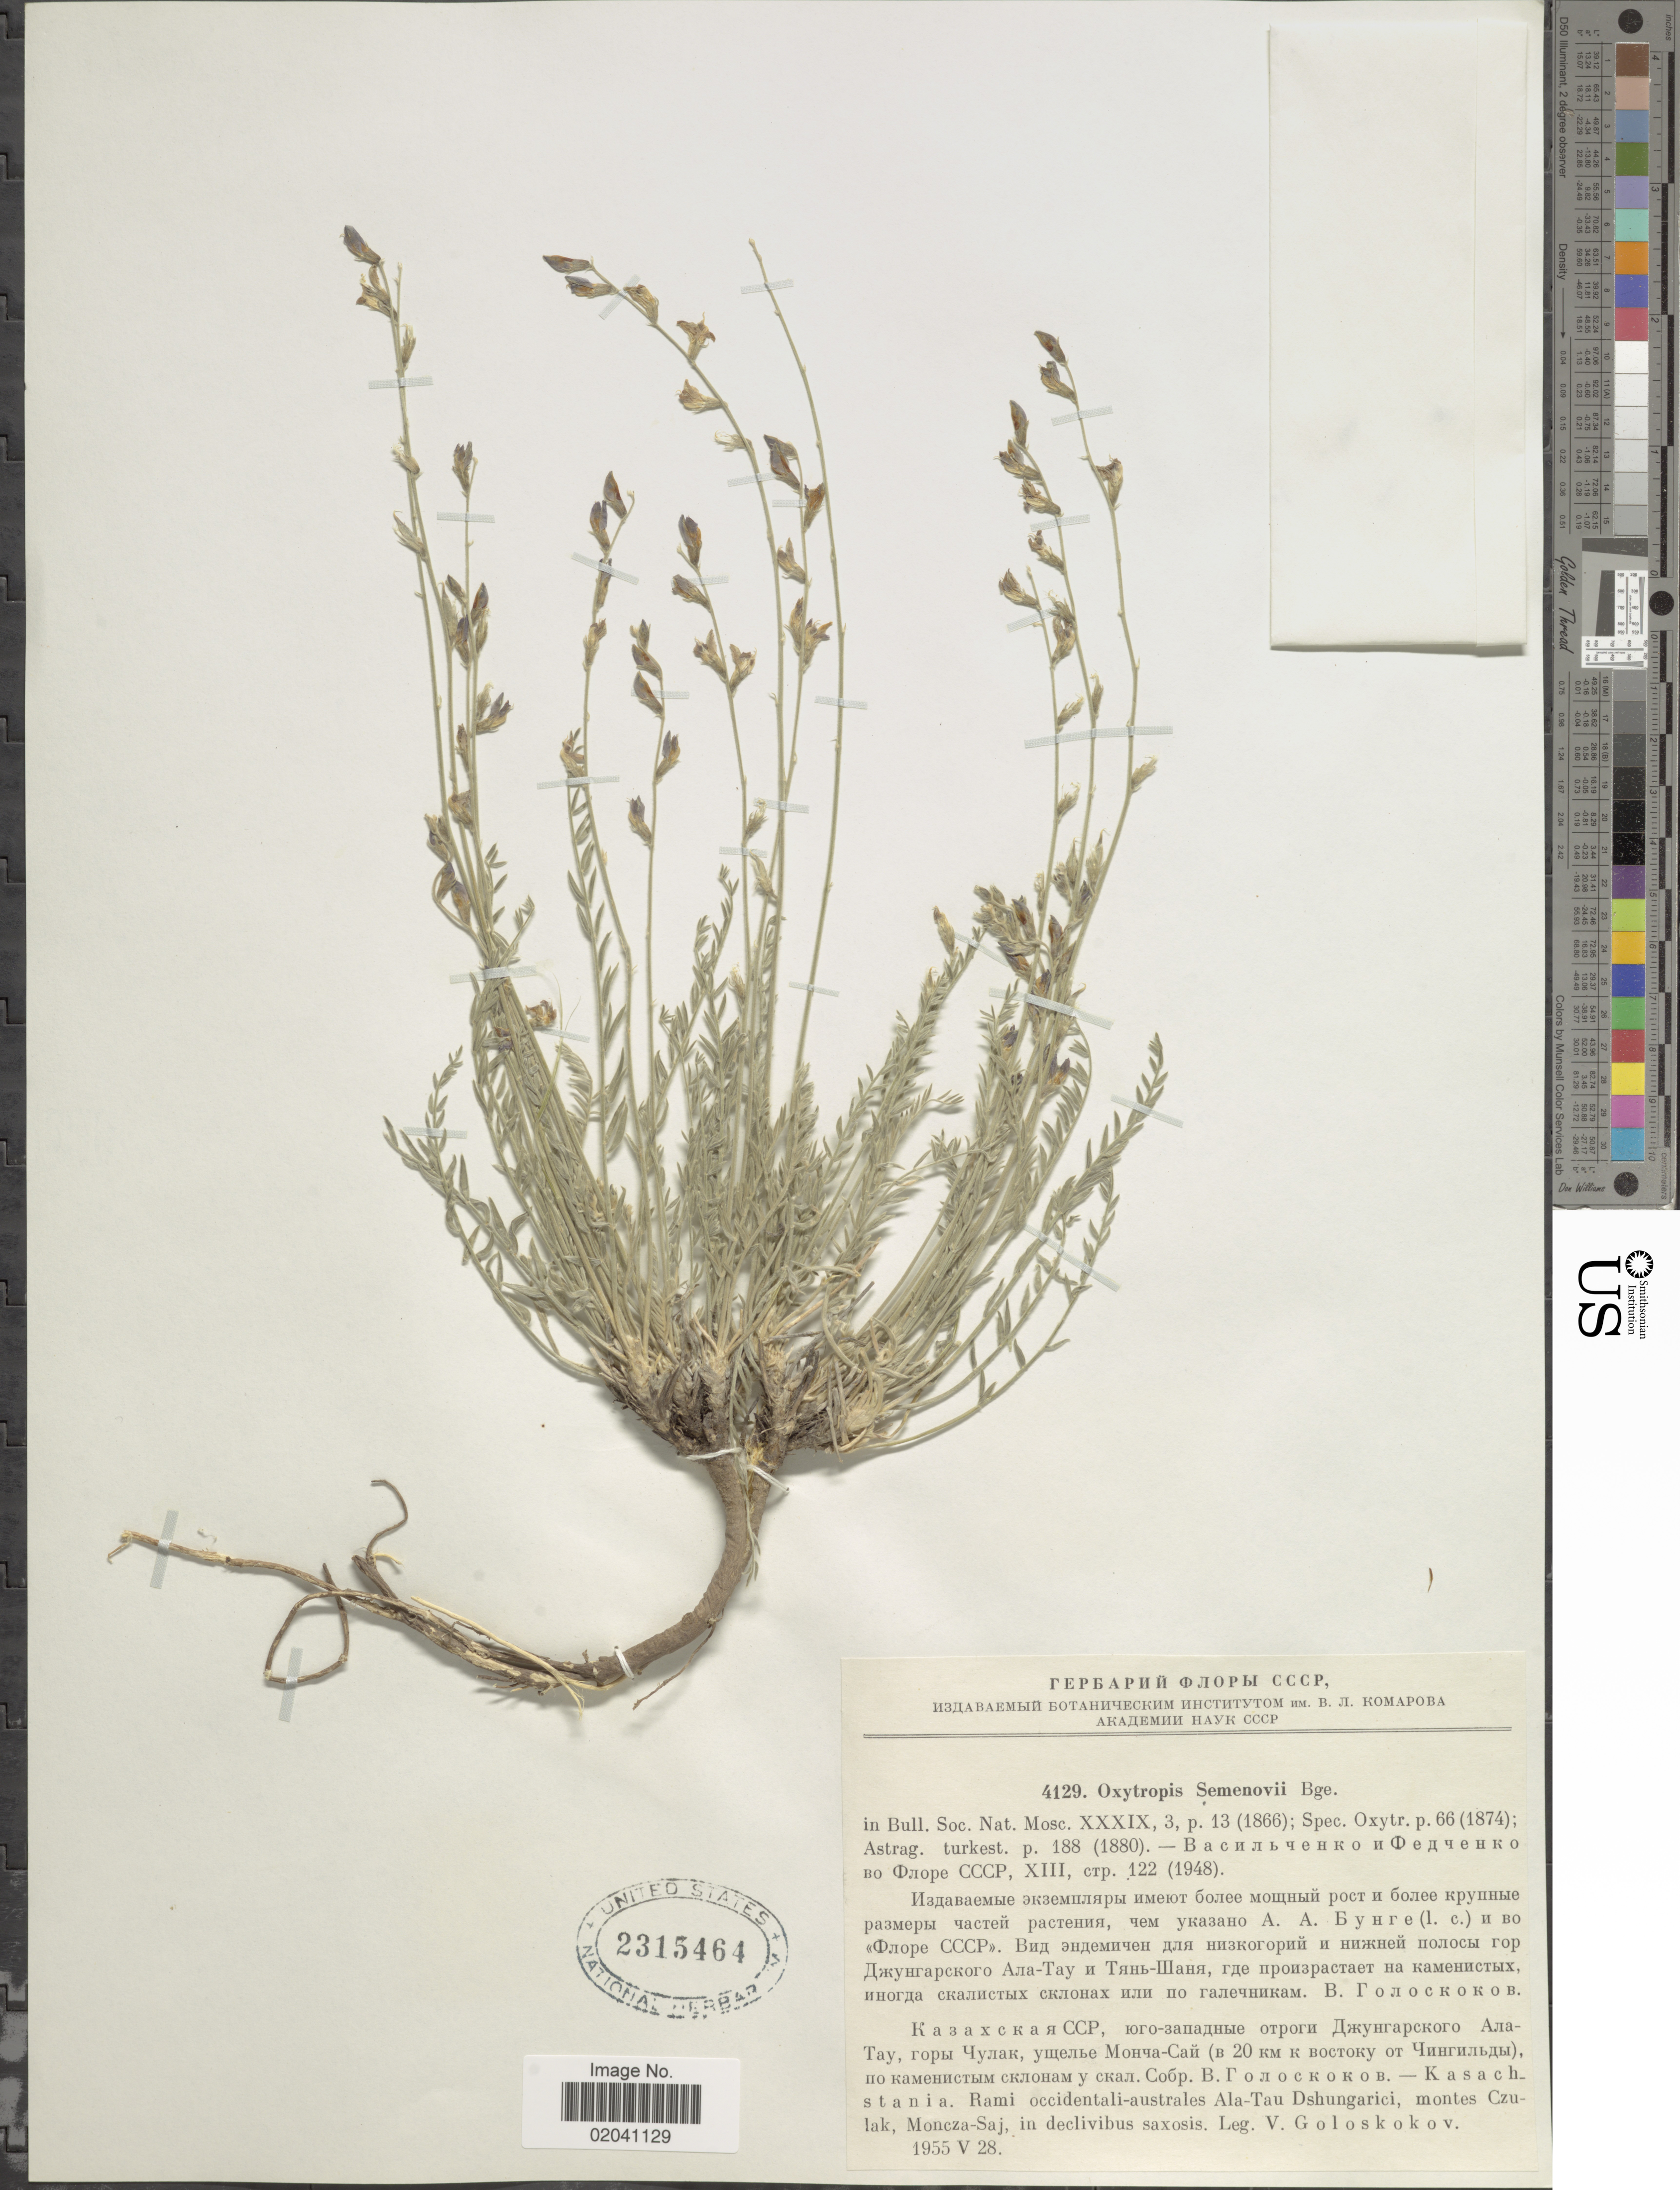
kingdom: Plantae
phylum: Tracheophyta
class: Magnoliopsida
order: Fabales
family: Fabaceae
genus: Oxytropis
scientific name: Oxytropis semenowii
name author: Bunge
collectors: V. P. Goloskokov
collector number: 4129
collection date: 1955-05-28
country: Kazakhstan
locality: Kasachstania. Rami occidentali-australes Ala-Tau Dshungarici, montes Czulak, Moncza-Saj, in declivibus saxosis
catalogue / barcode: US 2315464